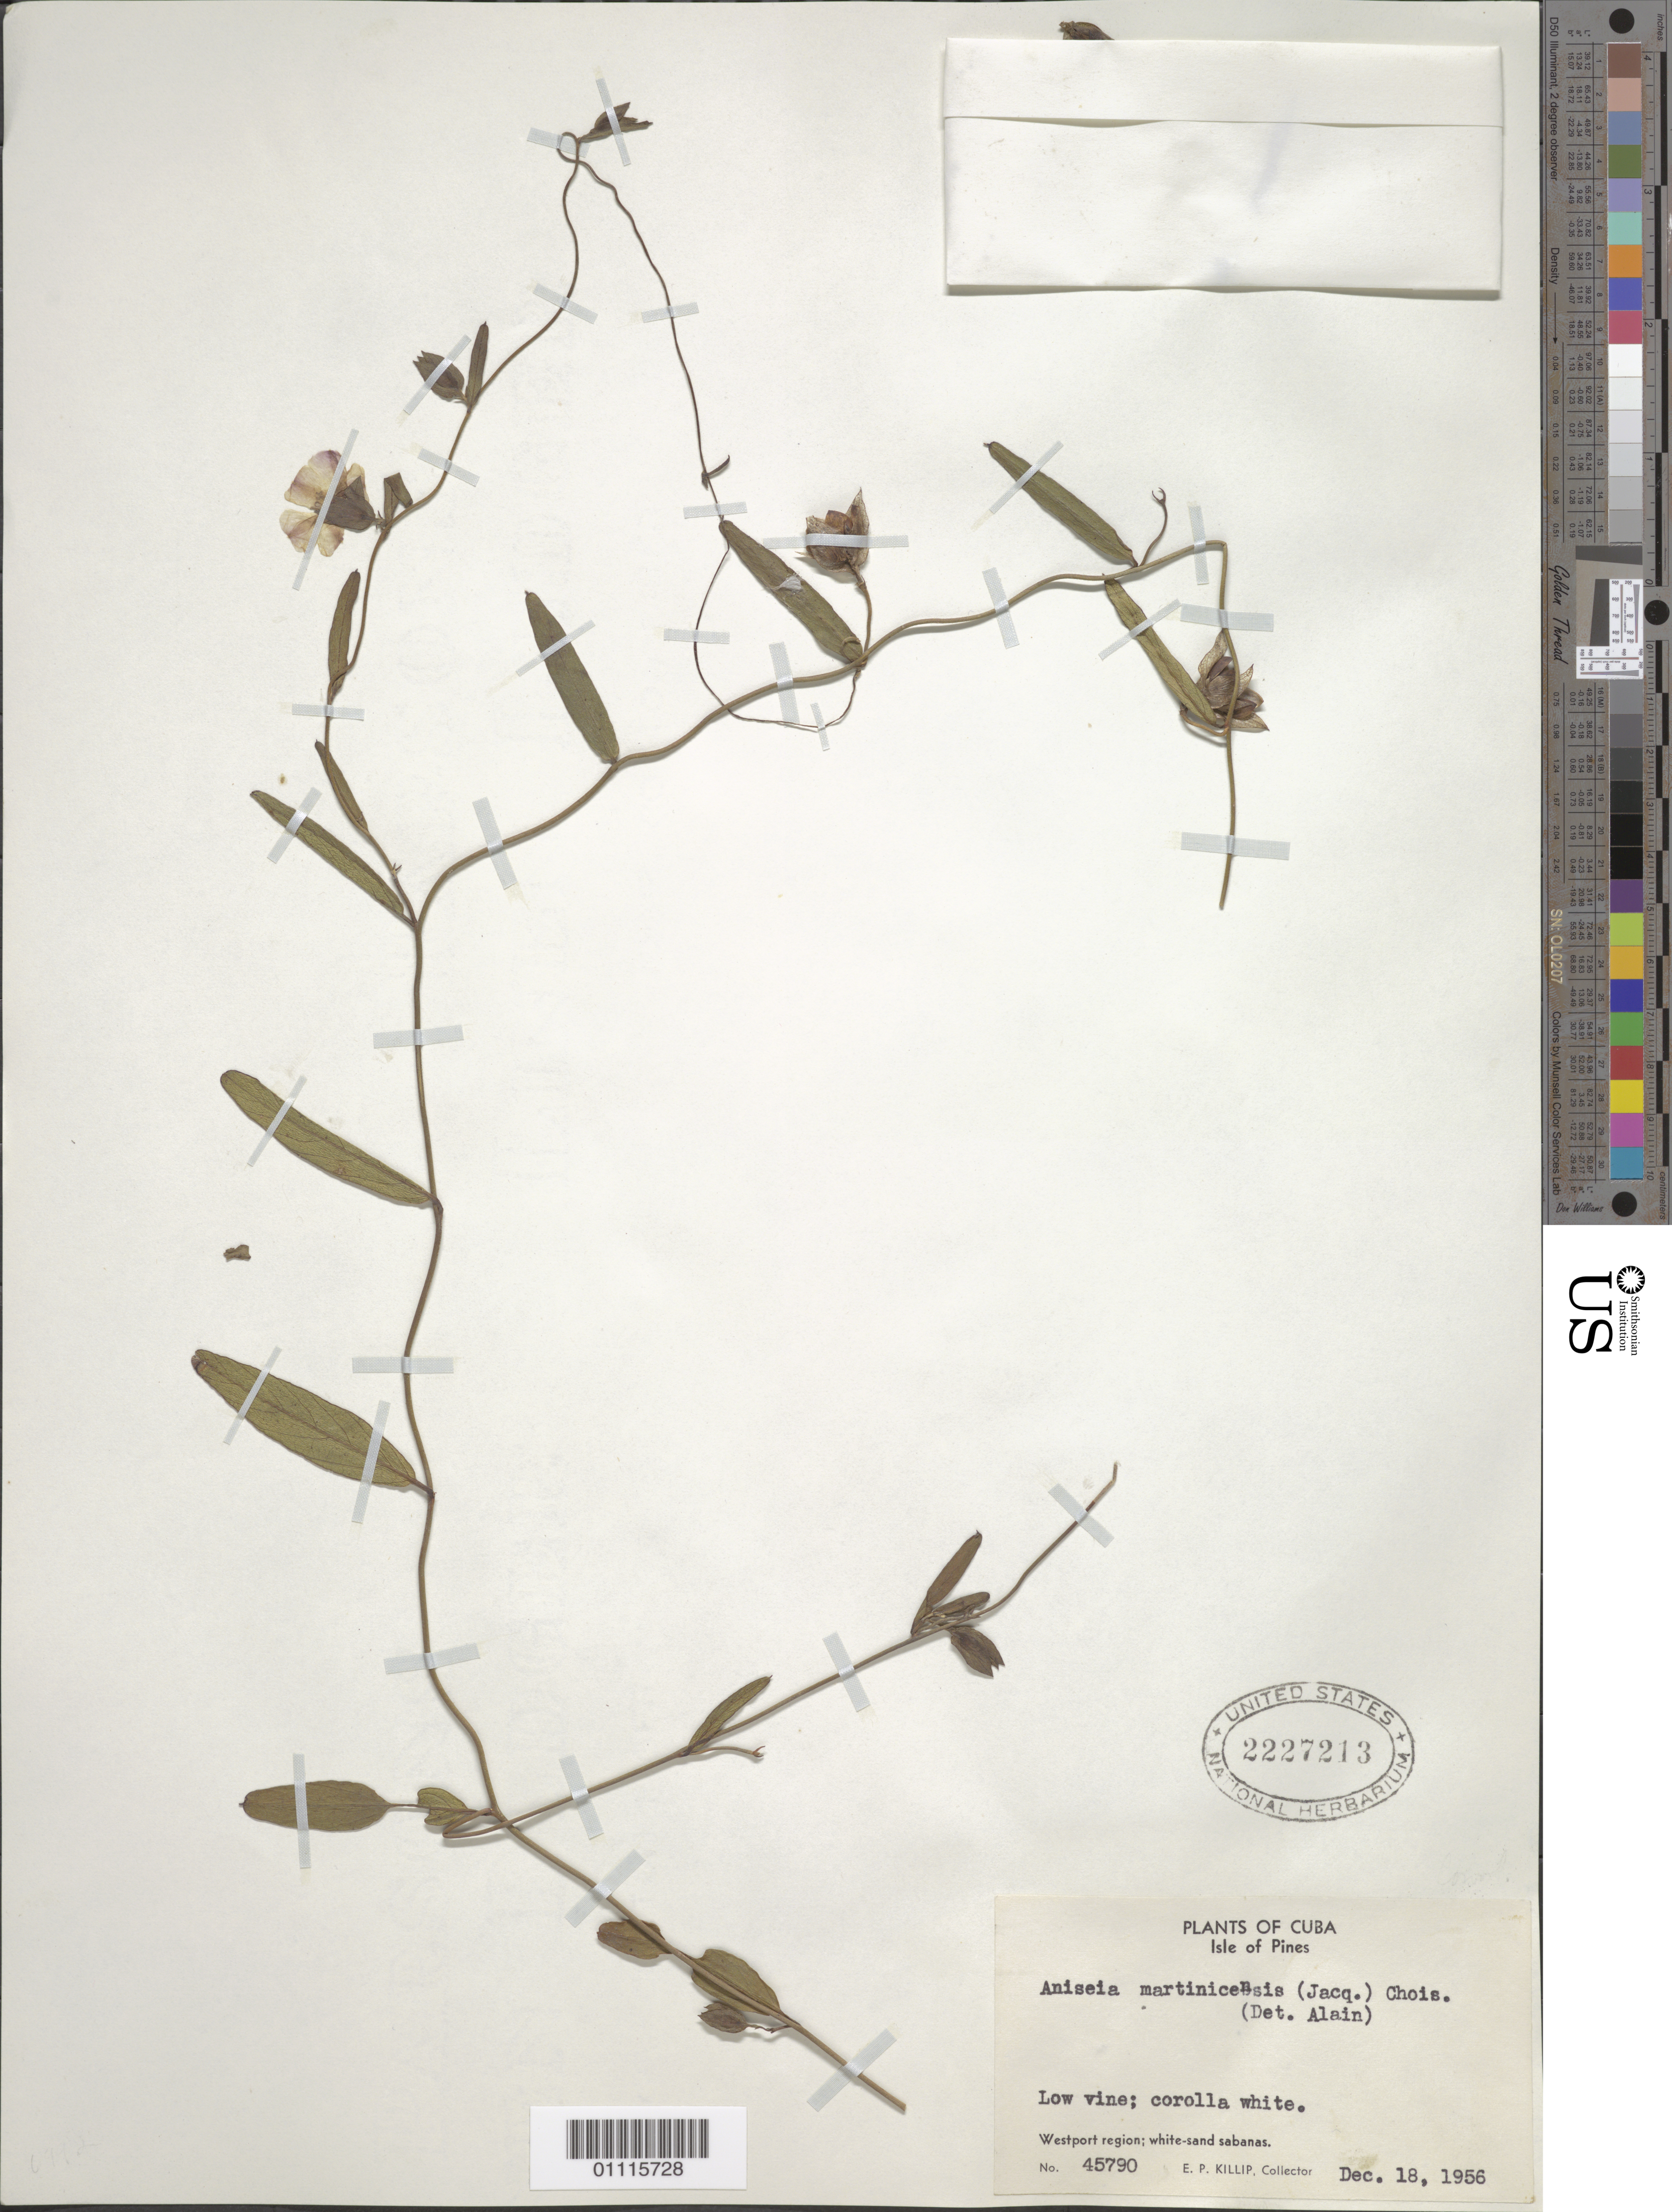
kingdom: Plantae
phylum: Tracheophyta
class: Magnoliopsida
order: Solanales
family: Convolvulaceae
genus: Aniseia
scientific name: Aniseia martinicensis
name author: (Jacq.) Choisy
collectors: E. P. Killip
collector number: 45790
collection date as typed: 18 Dec 1956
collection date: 1956-12-18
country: Cuba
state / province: Isla de La Juventud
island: Isla de la Juventud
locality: Westport region; white-sand sabanas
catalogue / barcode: US 2227213